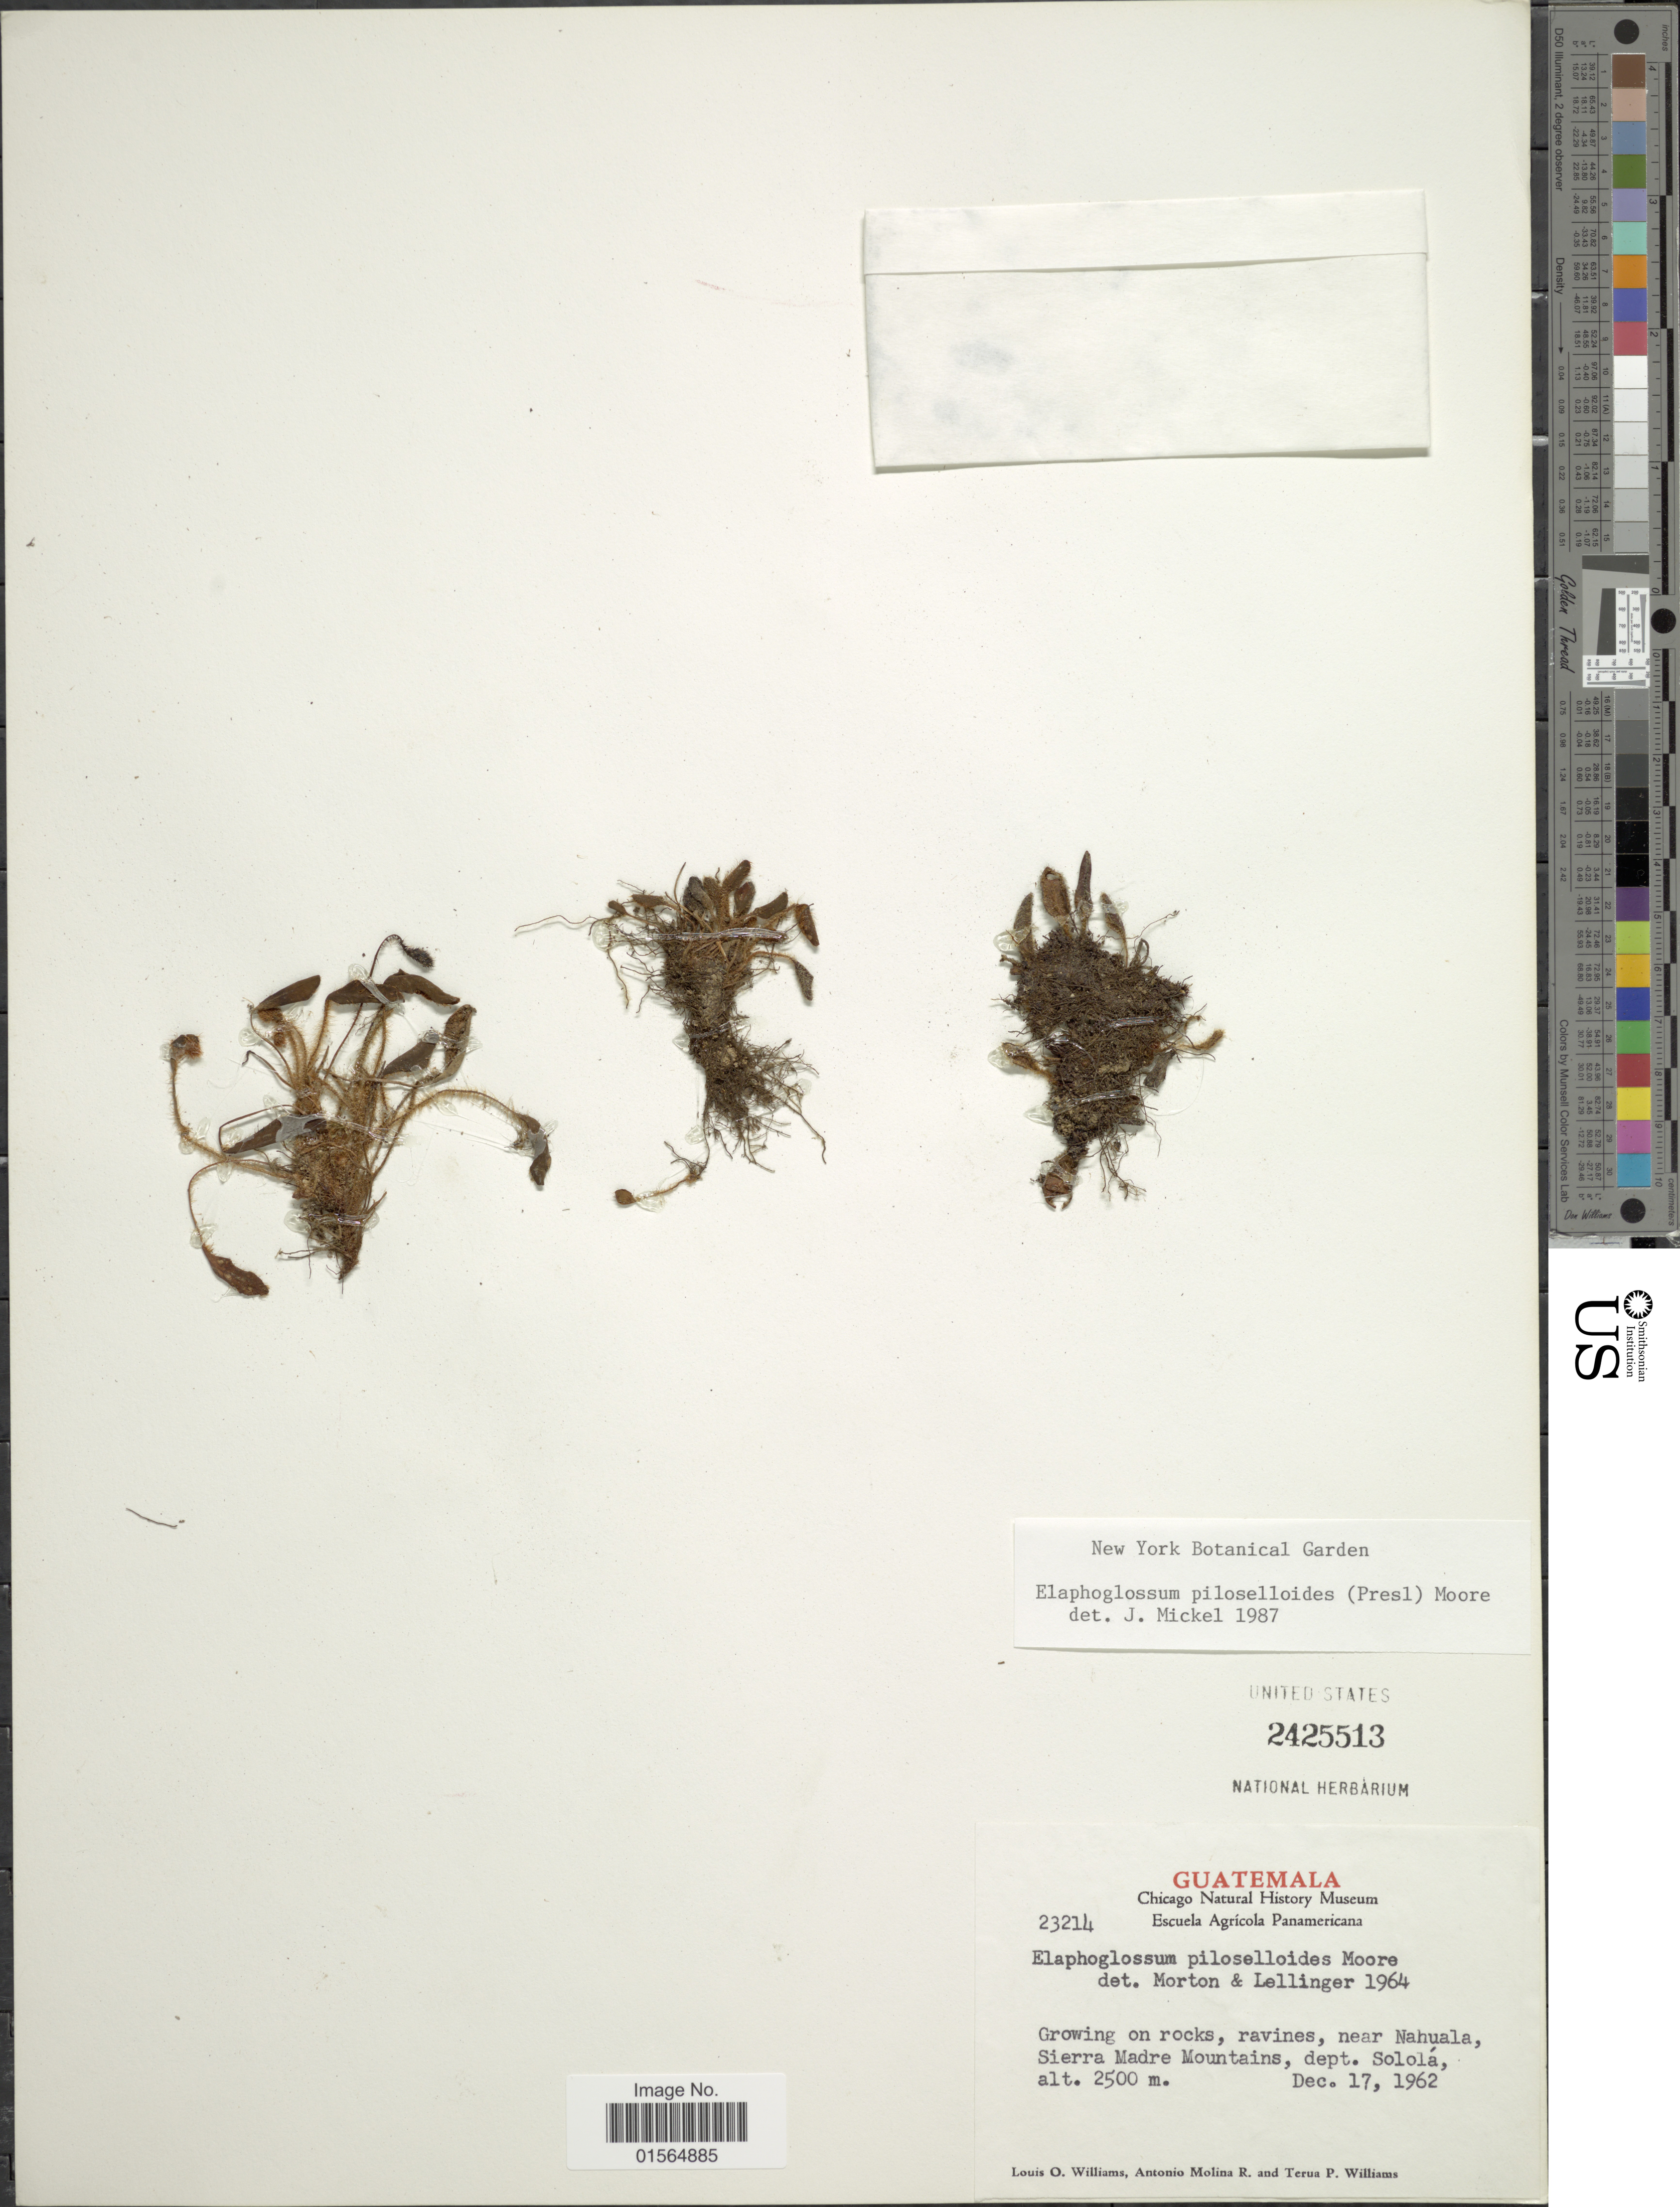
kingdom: Plantae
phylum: Tracheophyta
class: Polypodiopsida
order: Polypodiales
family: Dryopteridaceae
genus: Elaphoglossum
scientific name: Elaphoglossum piloselloides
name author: (C. Presl) T. Moore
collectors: L. O. Williams, A. Molina R. & T. P. Williams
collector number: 23214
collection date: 1962-12-17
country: Guatemala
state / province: Sololá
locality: Growing on rocks, ravines, near Nahuala, Sierra Madre Mountains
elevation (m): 2500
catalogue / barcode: US 2425513